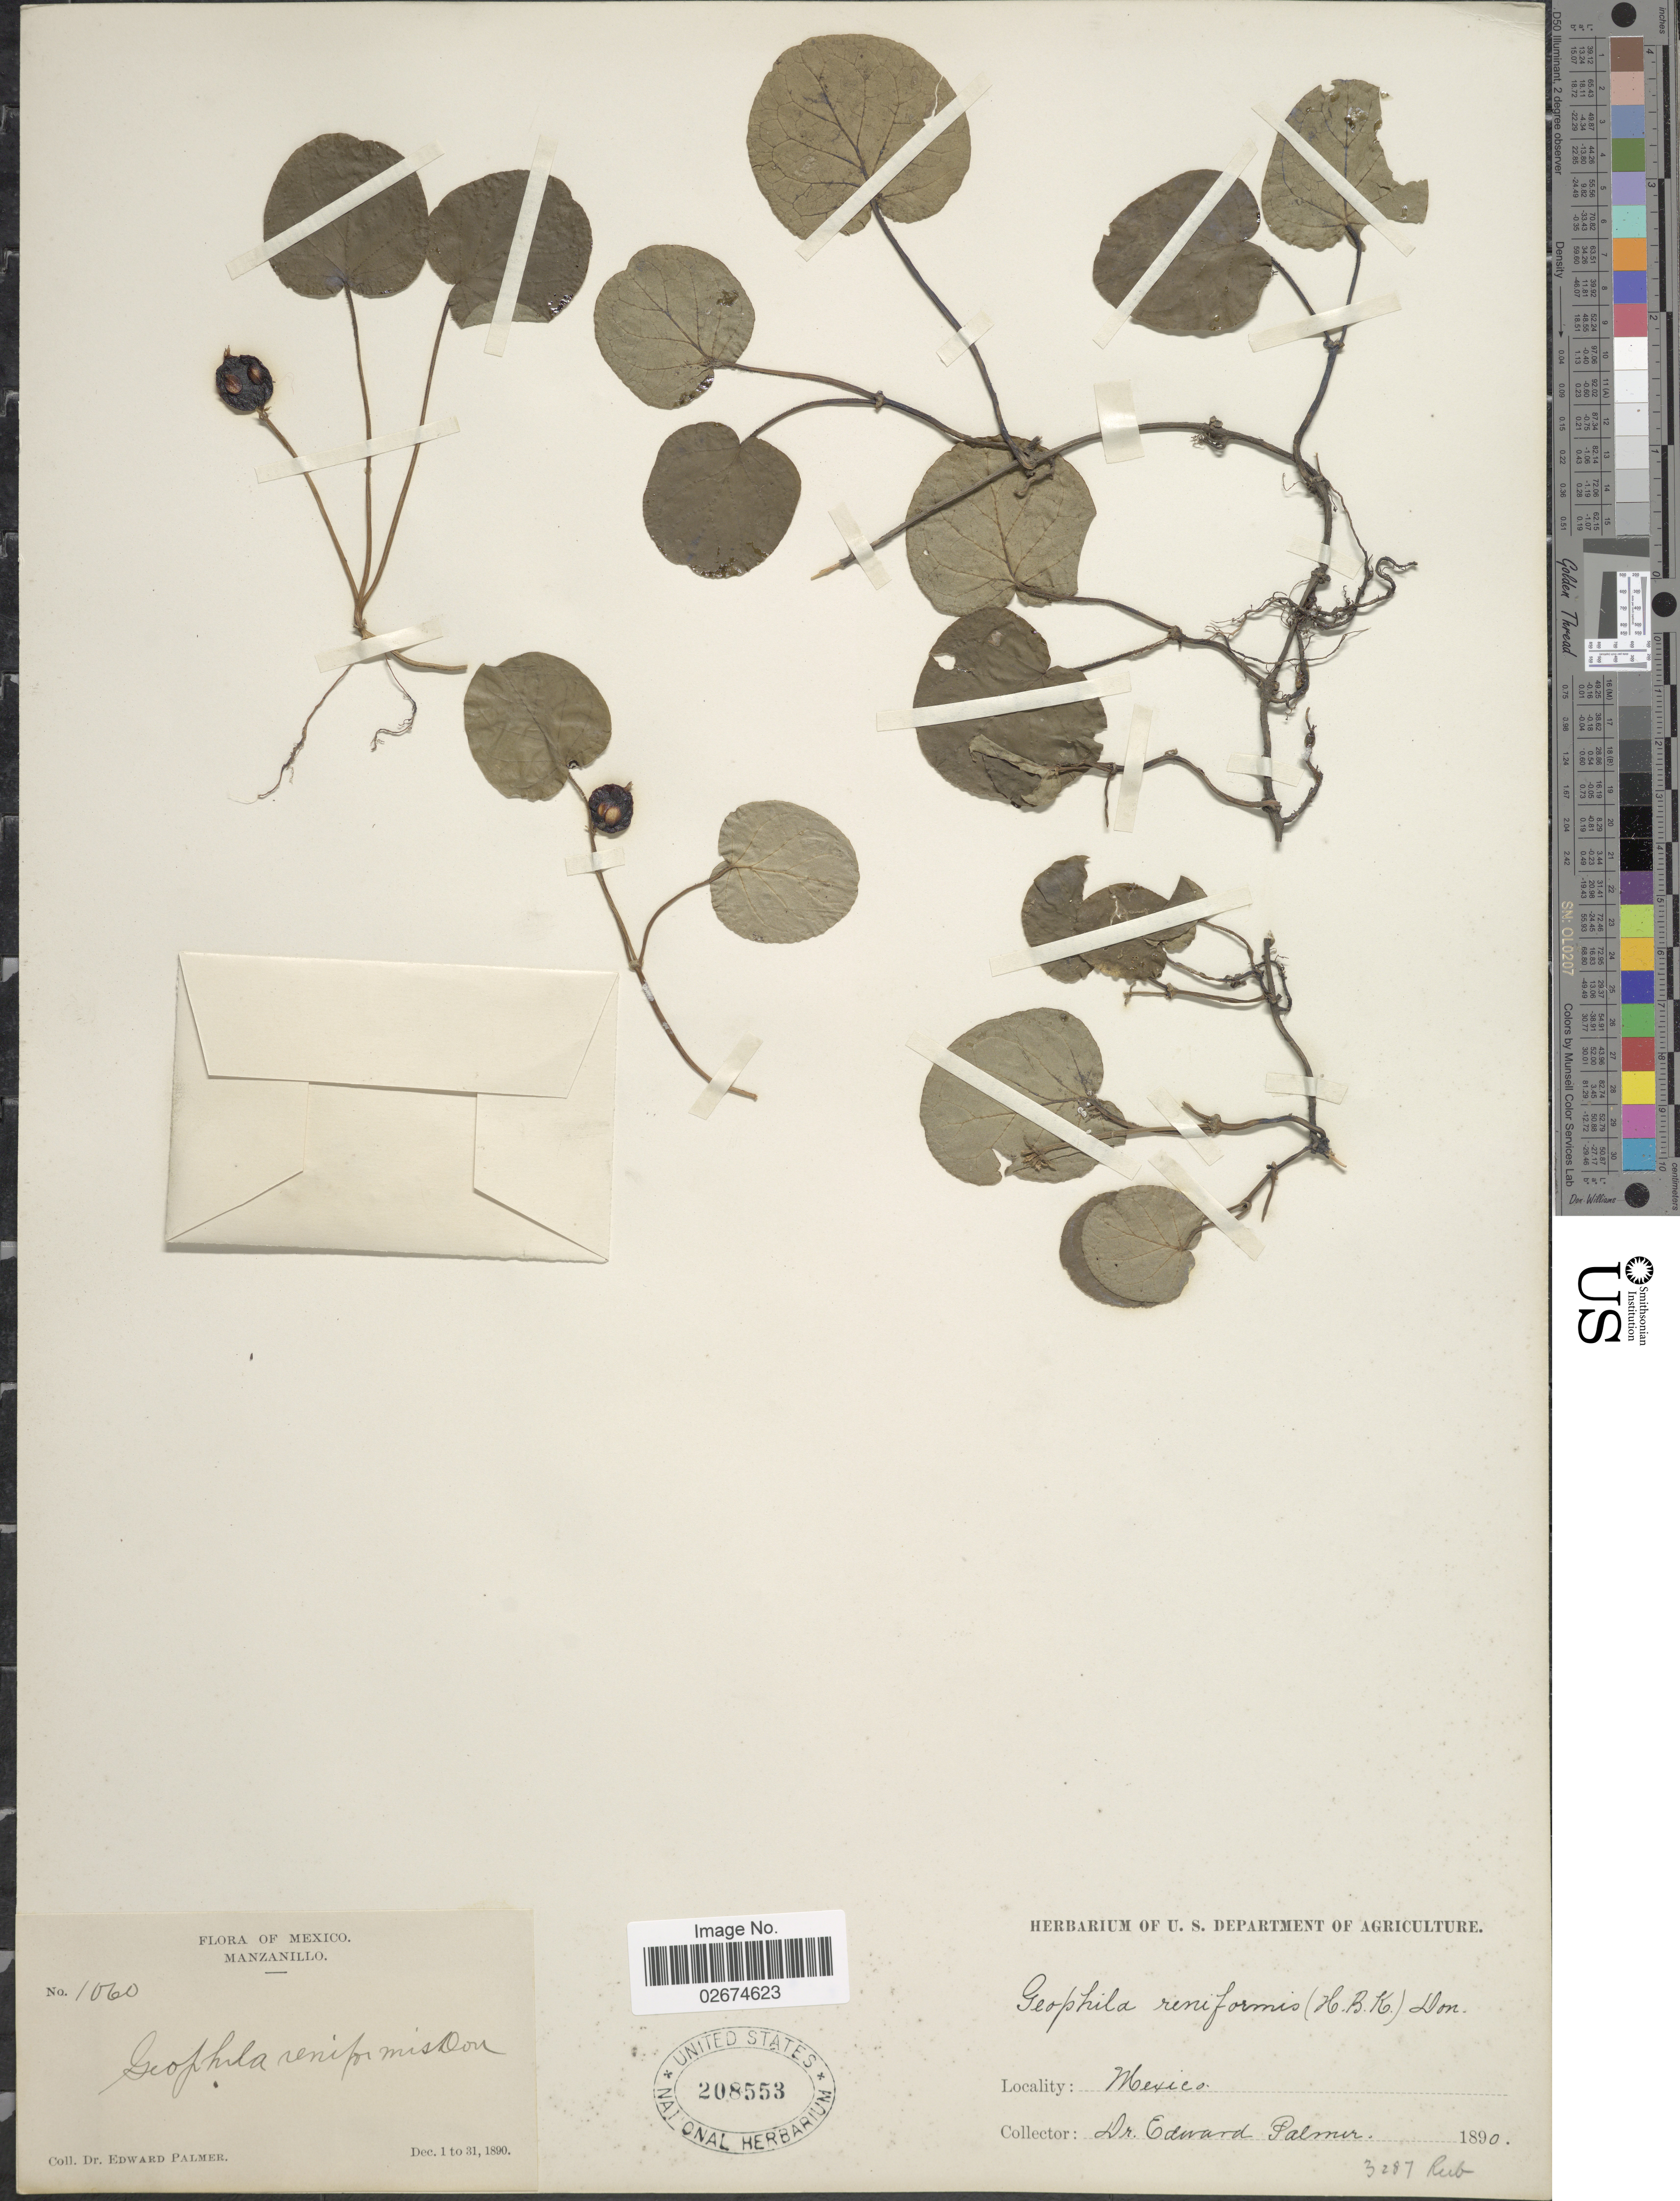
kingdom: Plantae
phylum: Tracheophyta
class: Magnoliopsida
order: Gentianales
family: Rubiaceae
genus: Geophila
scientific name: Geophila herbacea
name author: (Jacq.) K. Schum.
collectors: E. Palmer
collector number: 1060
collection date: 1890-12-01/1890-12-31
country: Mexico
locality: Manzanillo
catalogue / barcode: US 208553